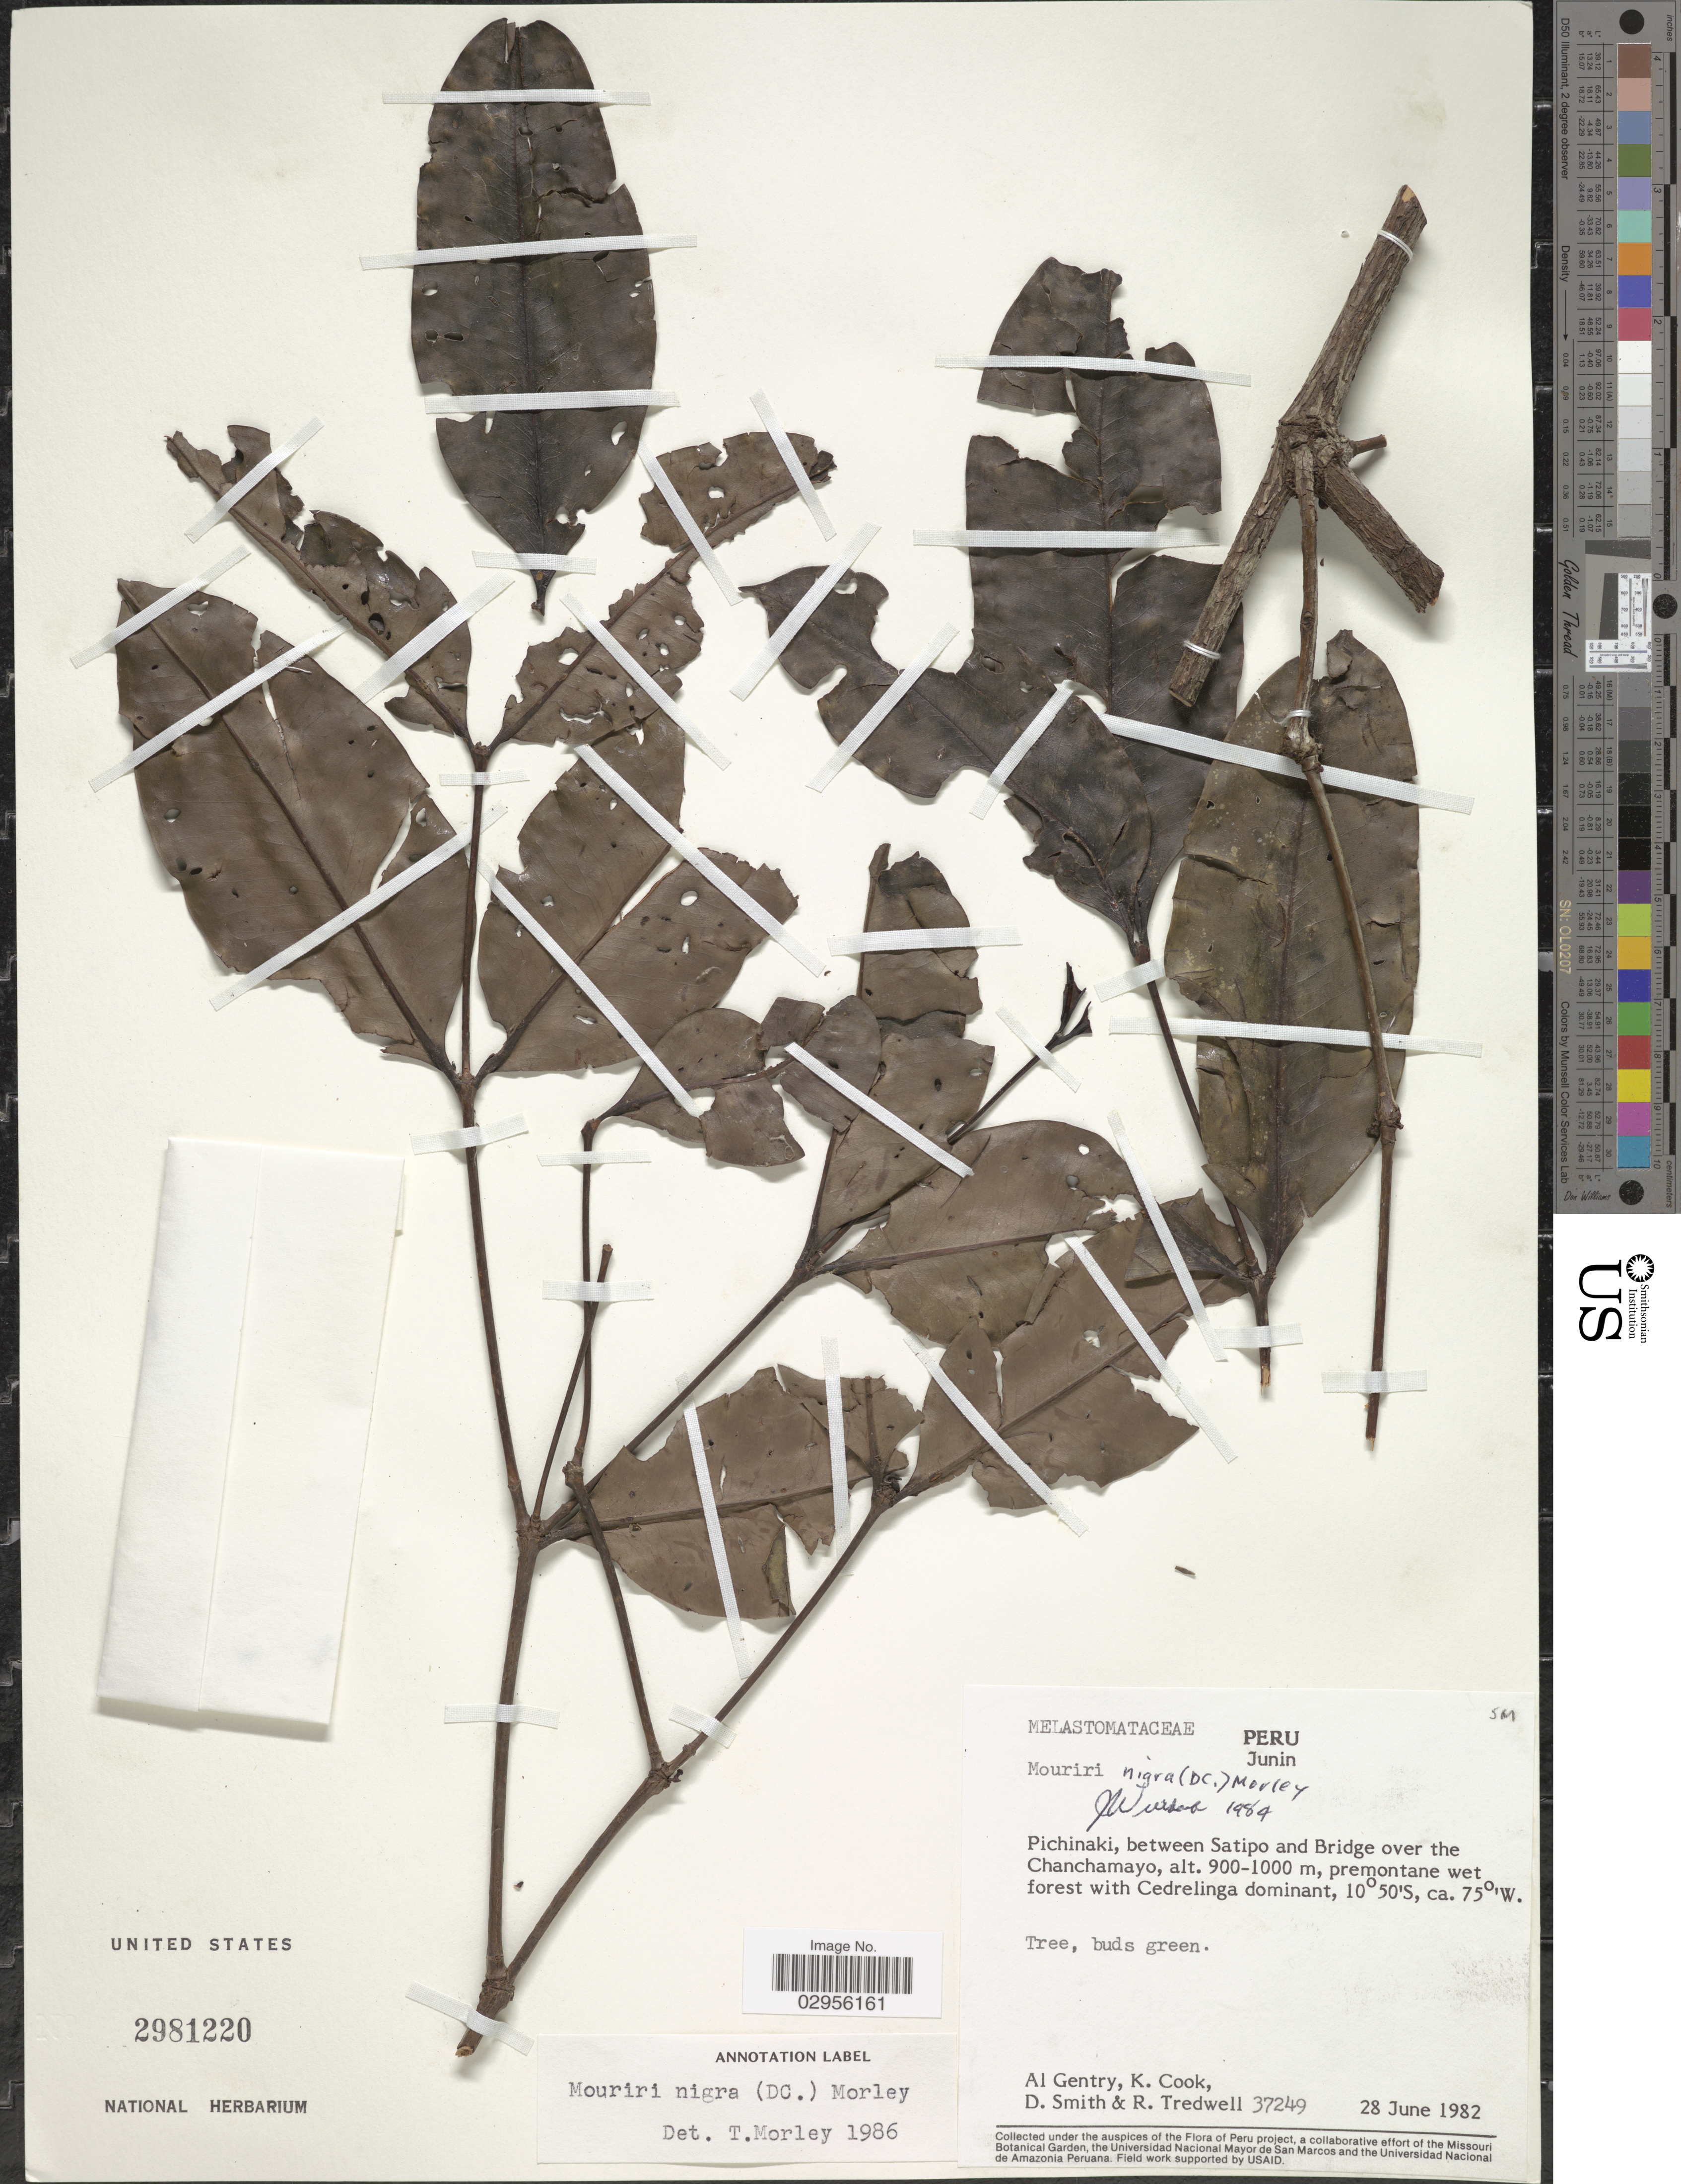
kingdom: Plantae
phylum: Tracheophyta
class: Magnoliopsida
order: Myrtales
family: Melastomataceae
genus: Mouriri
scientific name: Mouriri nigra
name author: (DC.) Morley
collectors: A. H. Gentry, K. Cook, D. Smith & R. Tredwell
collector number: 37249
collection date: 1982-06-28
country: Peru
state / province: Junín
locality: Pichinaki, between Satipo and Bridge over the Chanchamayo.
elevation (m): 900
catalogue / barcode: US 2981220